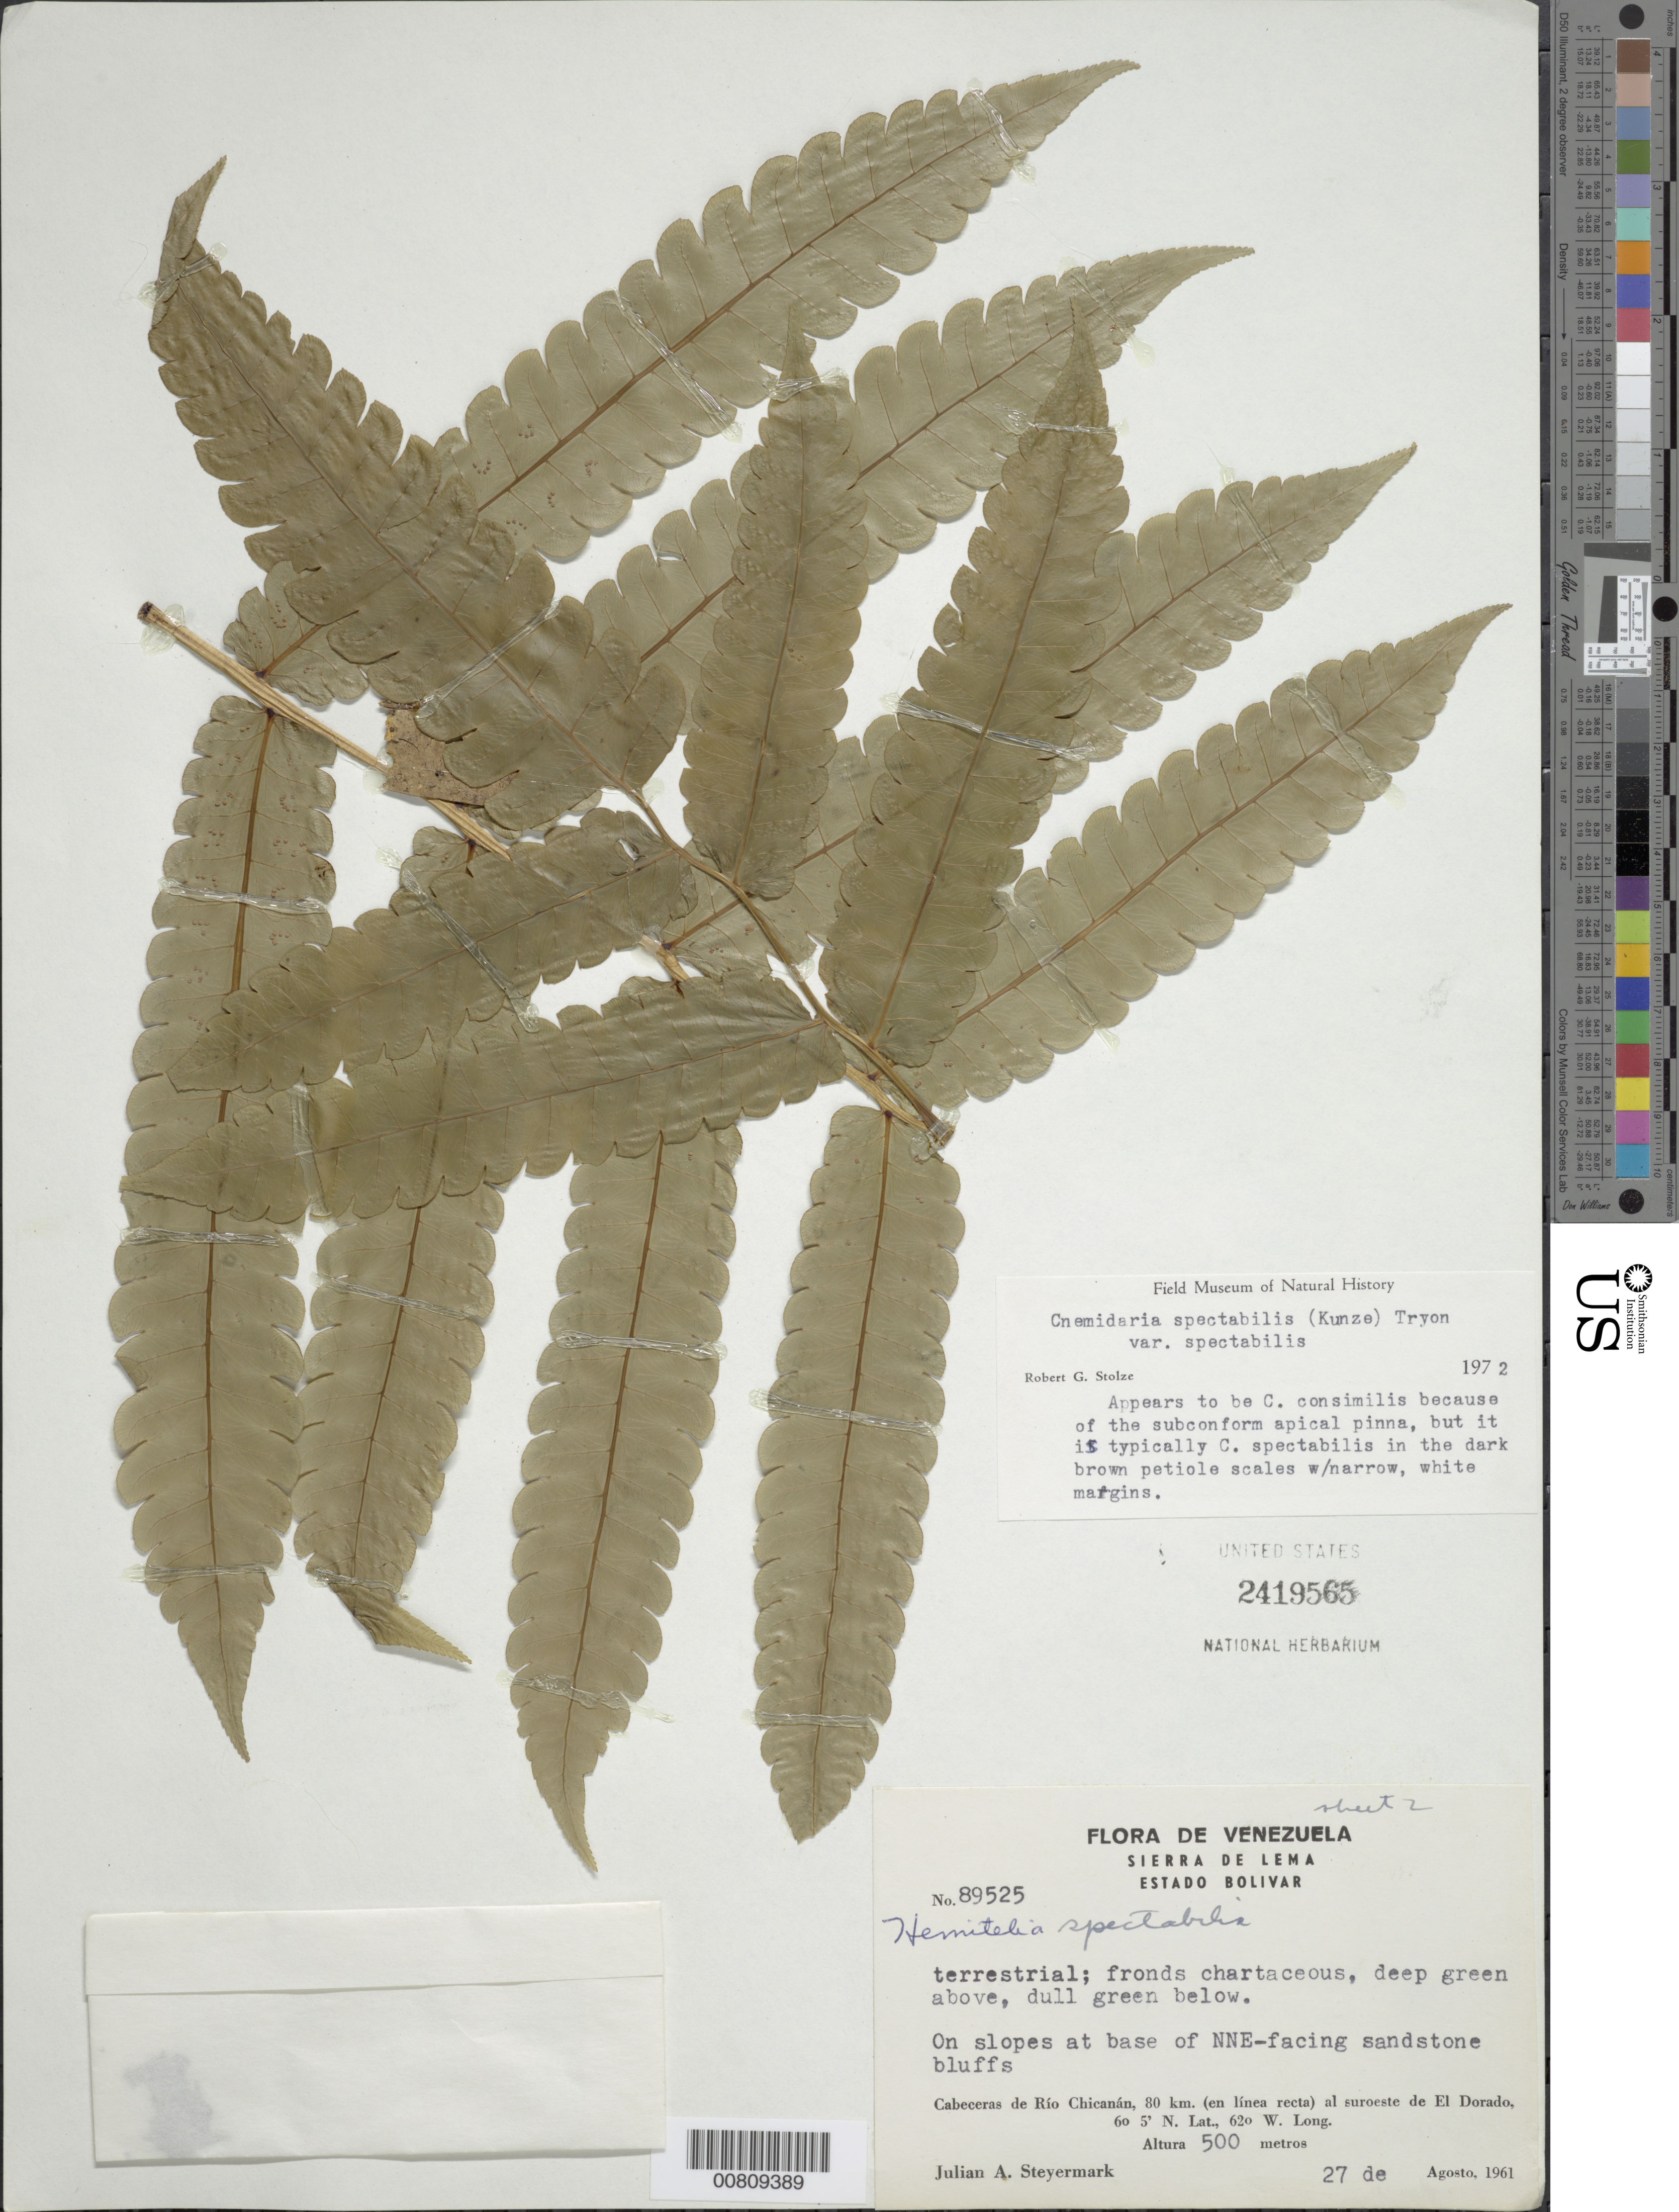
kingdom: Plantae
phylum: Tracheophyta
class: Polypodiopsida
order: Cyatheales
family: Cyatheaceae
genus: Cyathea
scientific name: Cyathea spectabilis var. spectabilis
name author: (Kunze) Domin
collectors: J. Steyermark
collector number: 89525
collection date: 1961-08-27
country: Venezuela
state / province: Bolivar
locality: Sierra de Lema, On slopes at base of NNE-facing sandstone bluffs, Cabeceras de Rio Chicanan, 80 km (en. linea recta) al suroeste de El Dorado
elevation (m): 500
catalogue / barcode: US 2419565